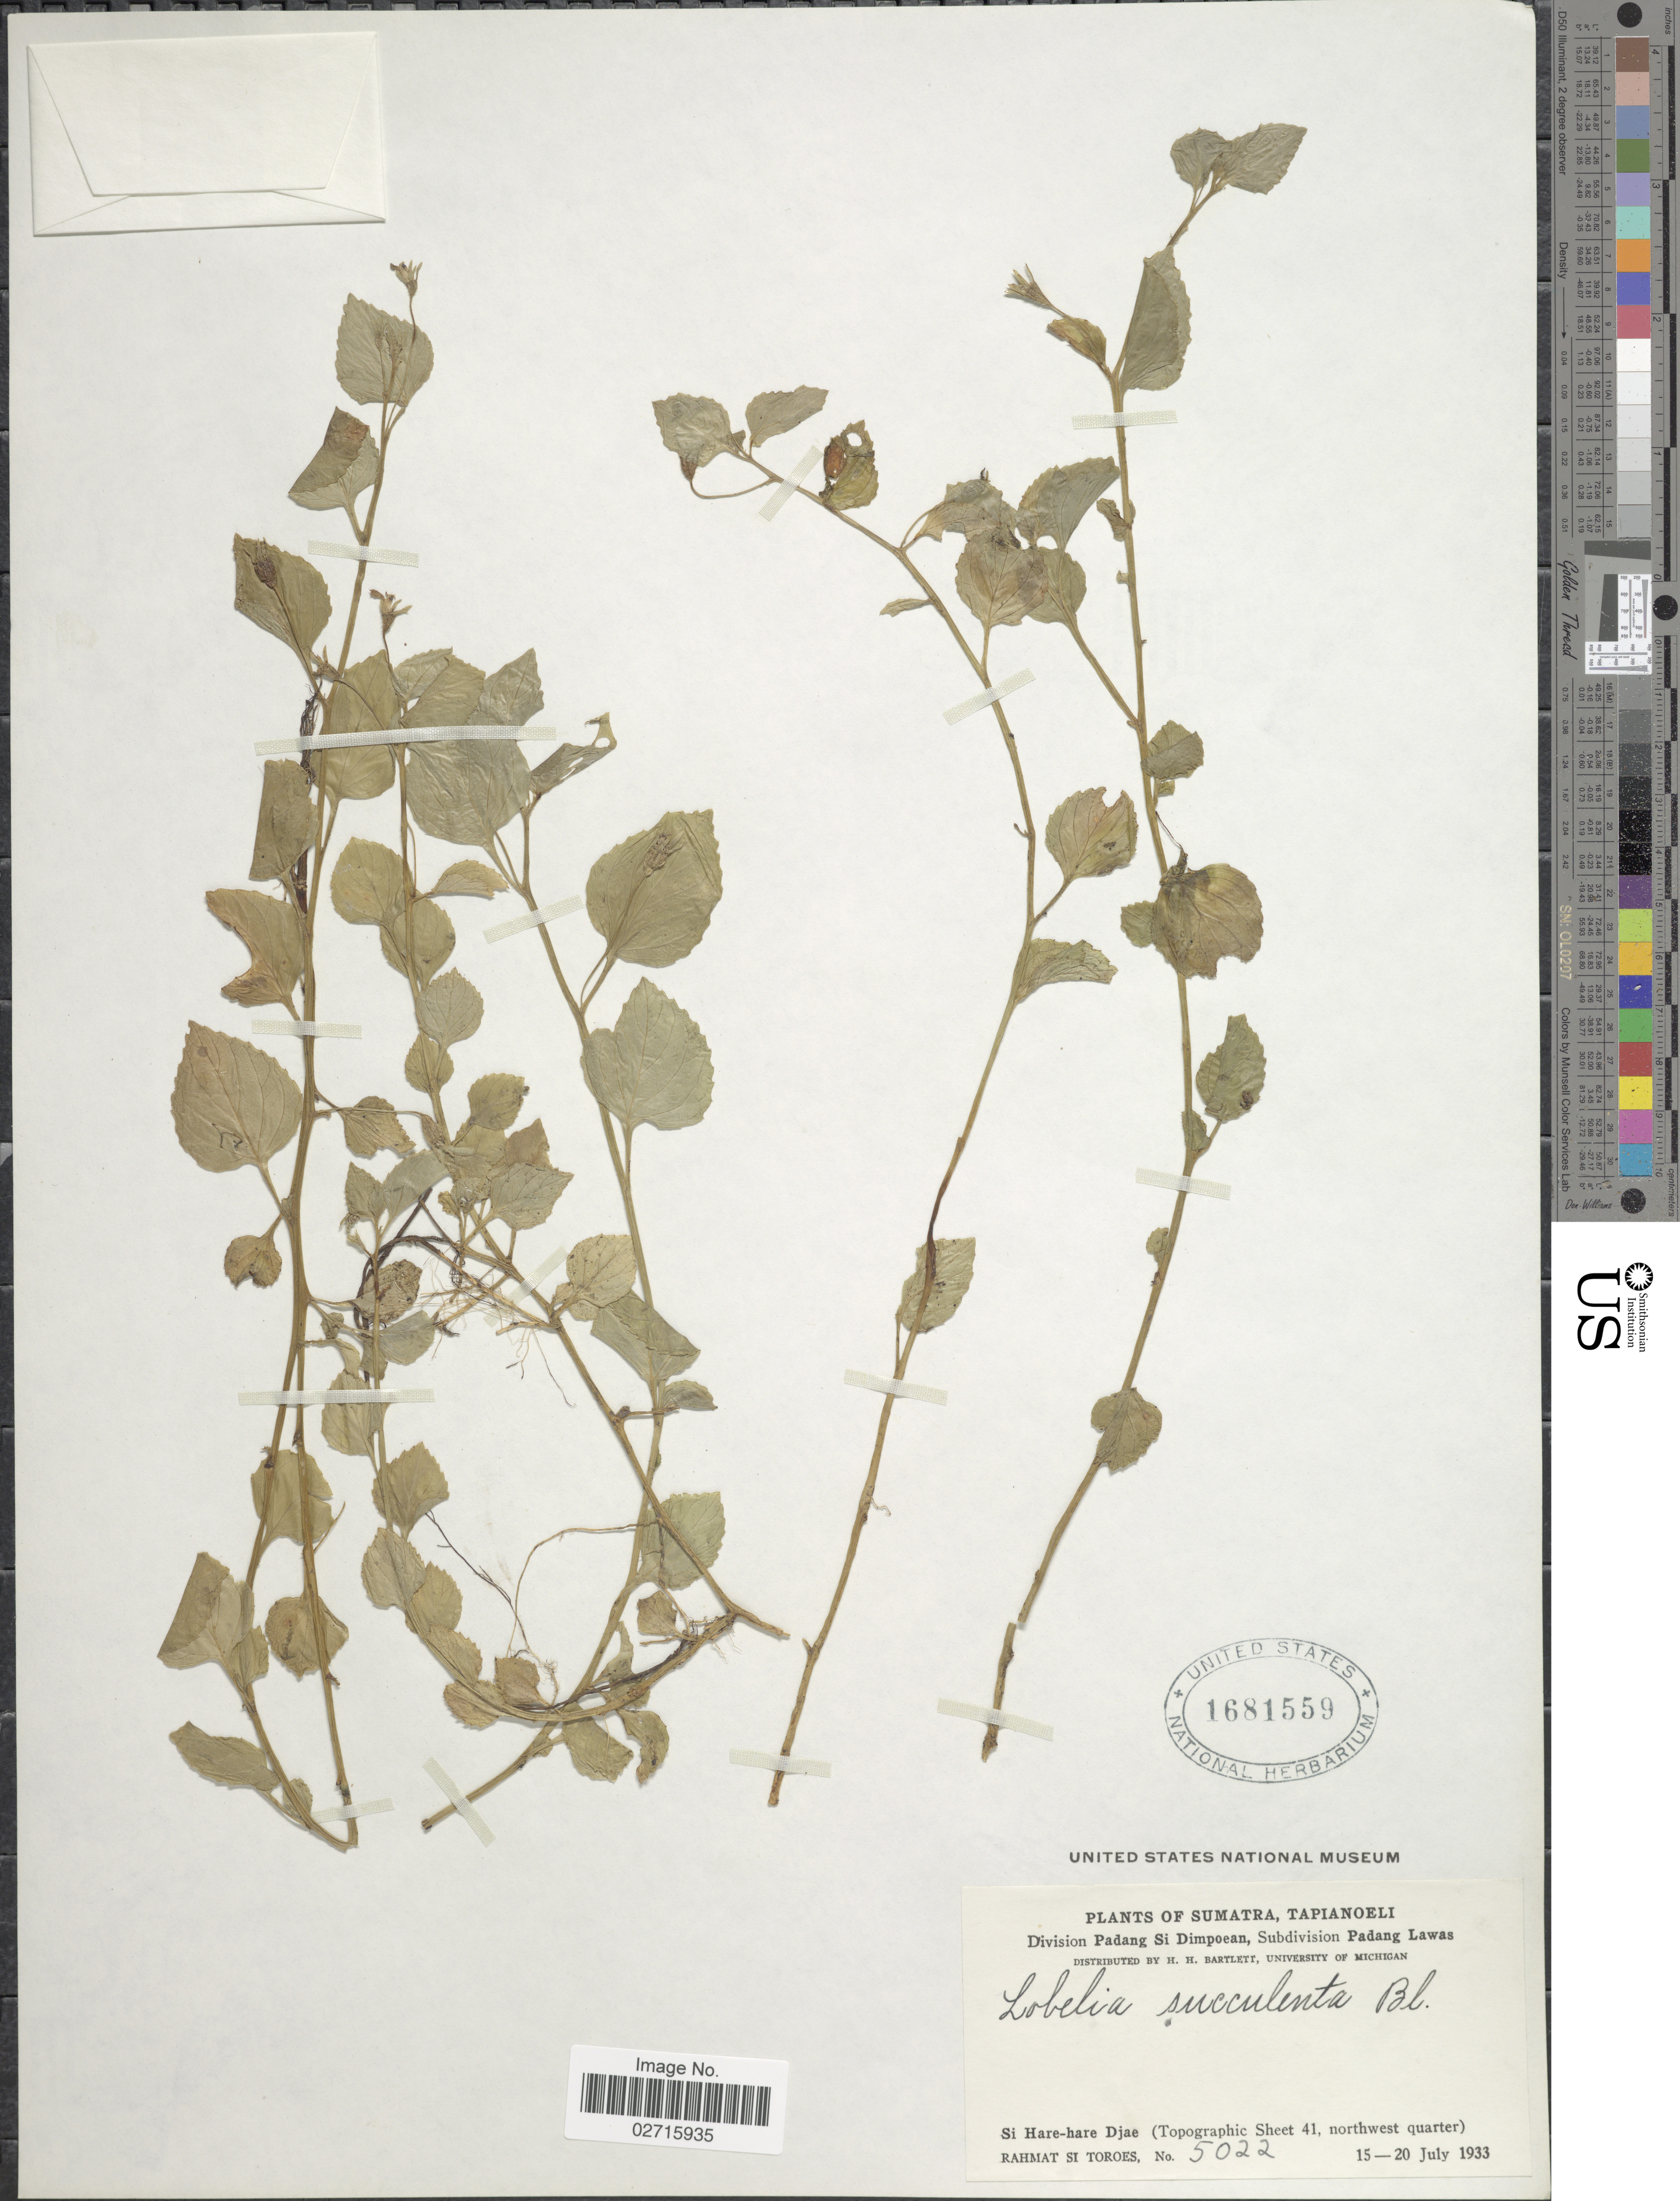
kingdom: Plantae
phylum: Tracheophyta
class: Magnoliopsida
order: Asterales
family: Campanulaceae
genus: Lobelia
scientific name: Lobelia succulenta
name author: Blume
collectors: Rahmat Si Boeea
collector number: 5022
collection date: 1933-07-15/1933-07-20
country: Indonesia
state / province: Sumatra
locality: Tapianoeli, Division Padang Si Dimpoean, Subdivision Padang Lawas, Si Hare-hare Djae (Topographic Sheet 41, northwest quarter).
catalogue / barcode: US 1681559